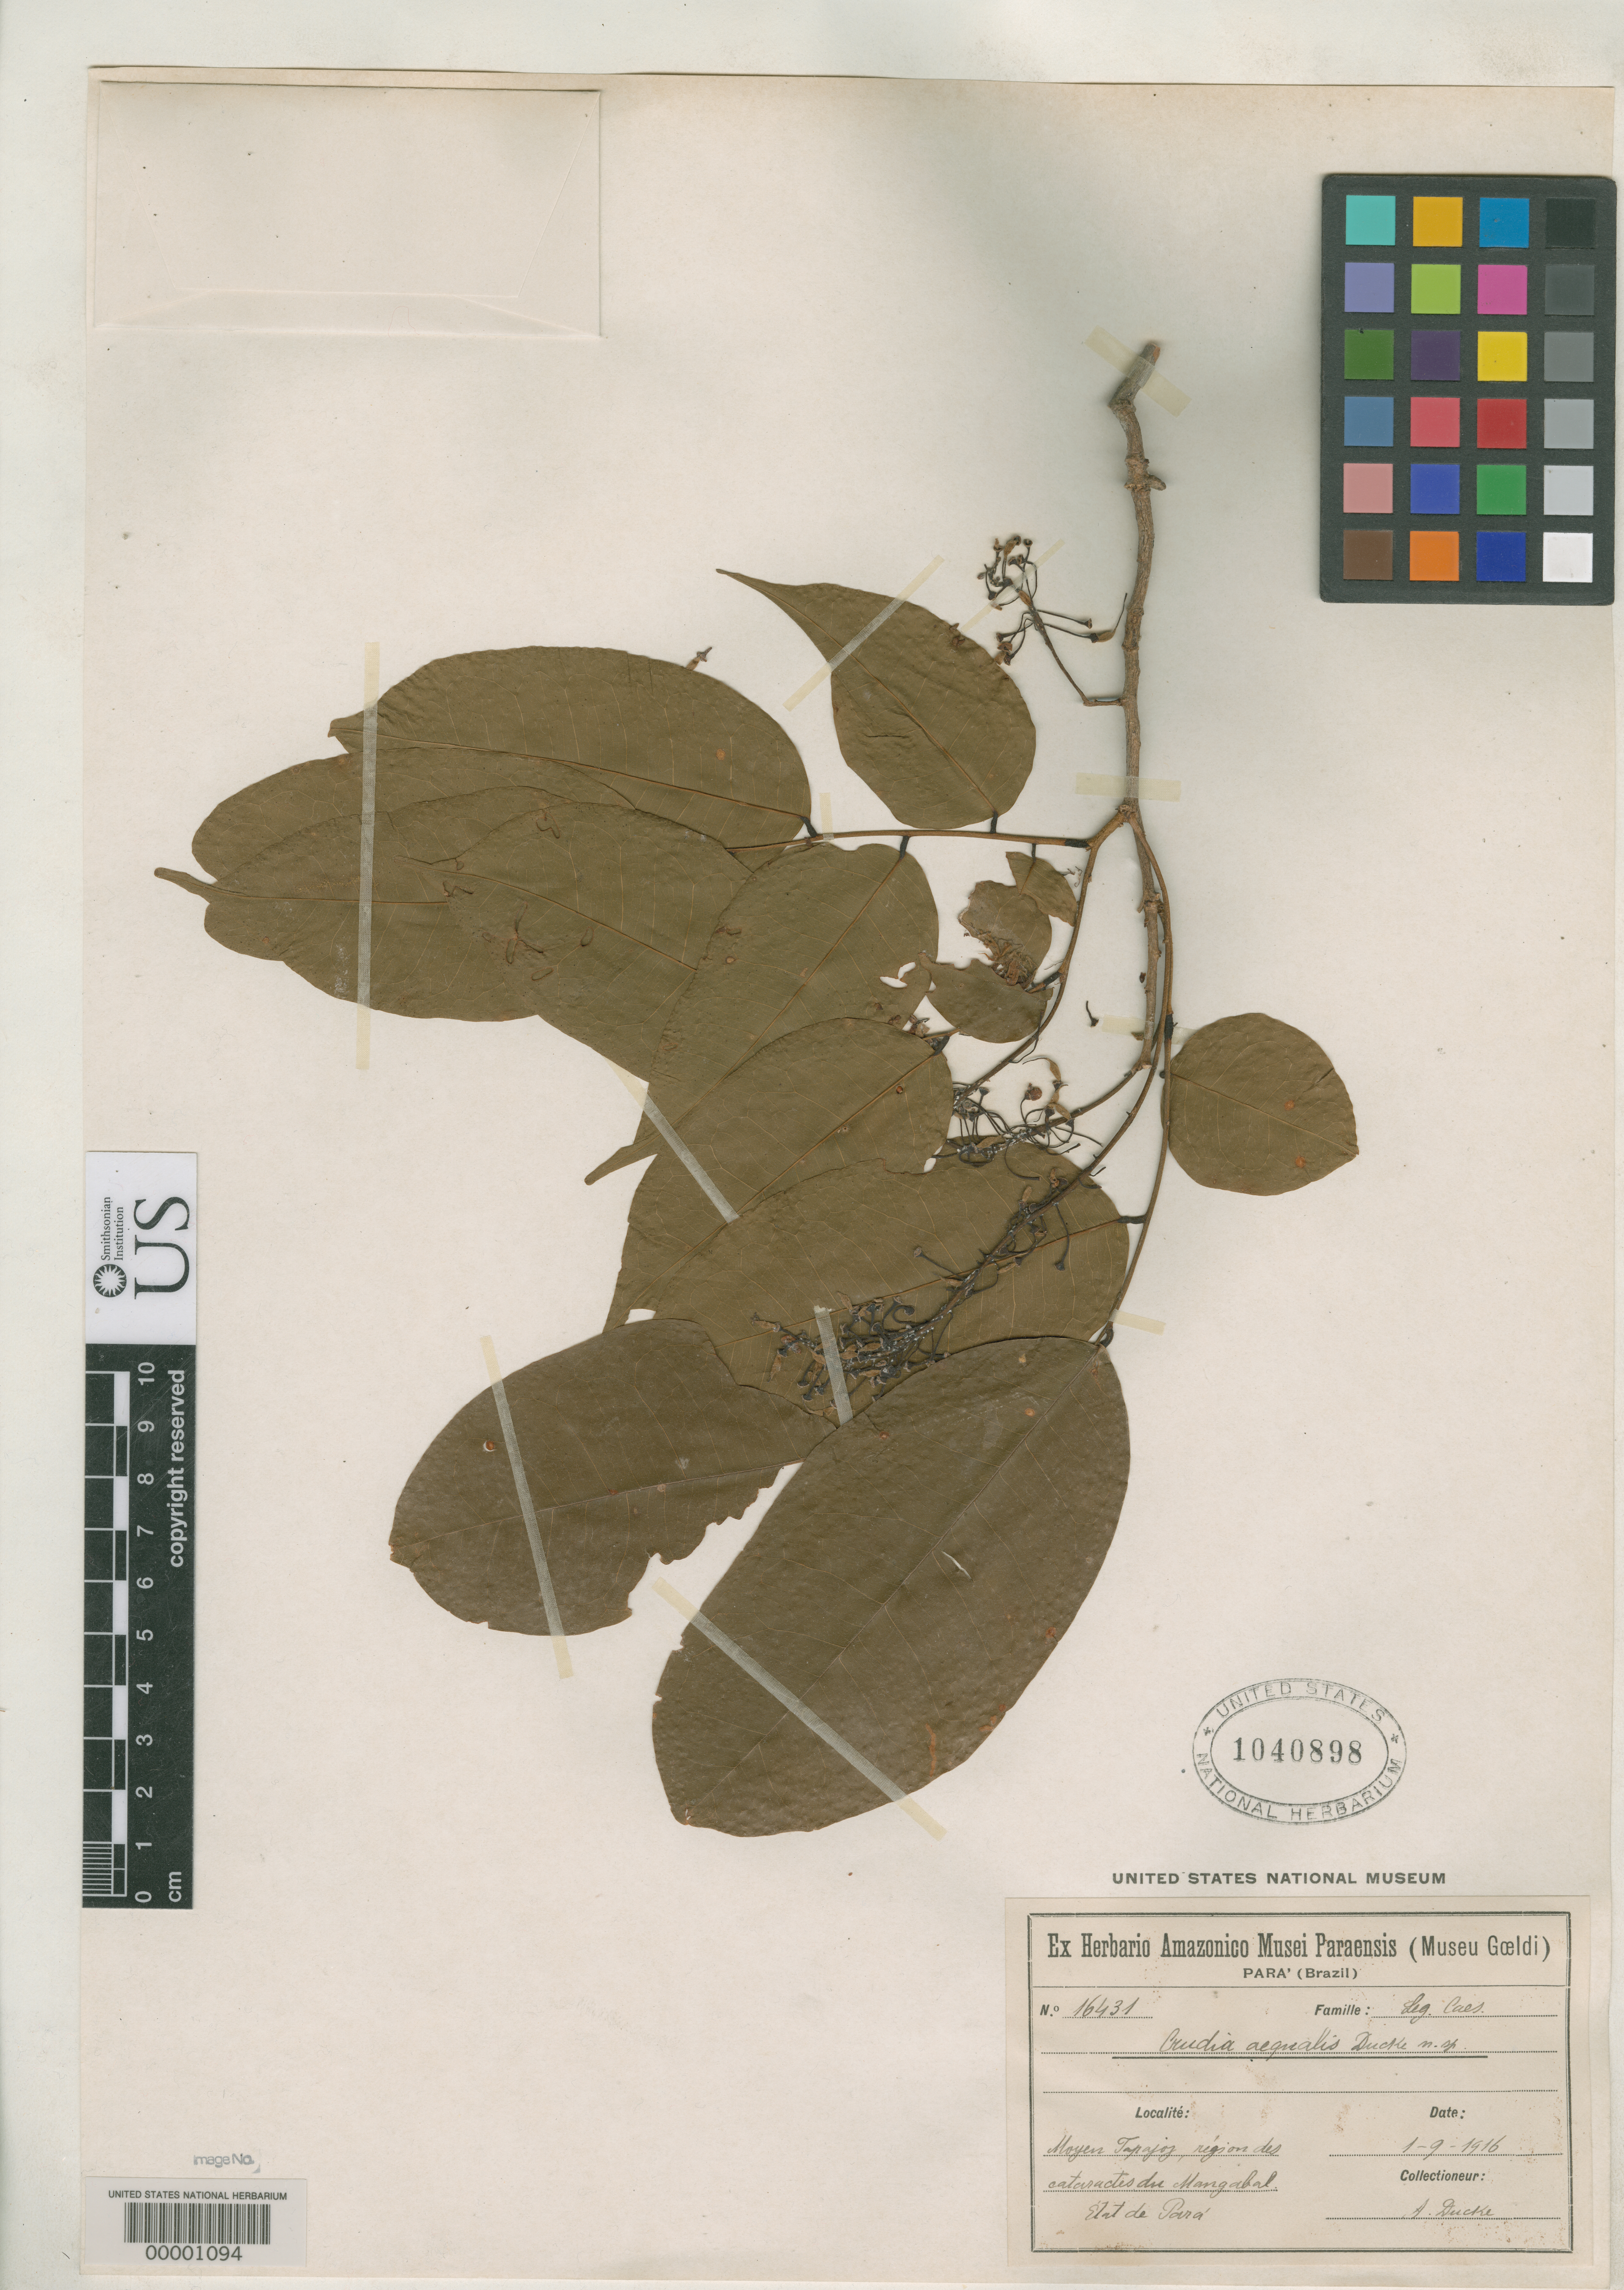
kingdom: Plantae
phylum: Tracheophyta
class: Magnoliopsida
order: Fabales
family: Fabaceae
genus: Crudia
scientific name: Crudia aequalis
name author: Ducke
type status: Isotype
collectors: A. Ducke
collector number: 16431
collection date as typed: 1916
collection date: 1916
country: Brazil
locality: Tapajoz River.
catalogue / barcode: US 1040898